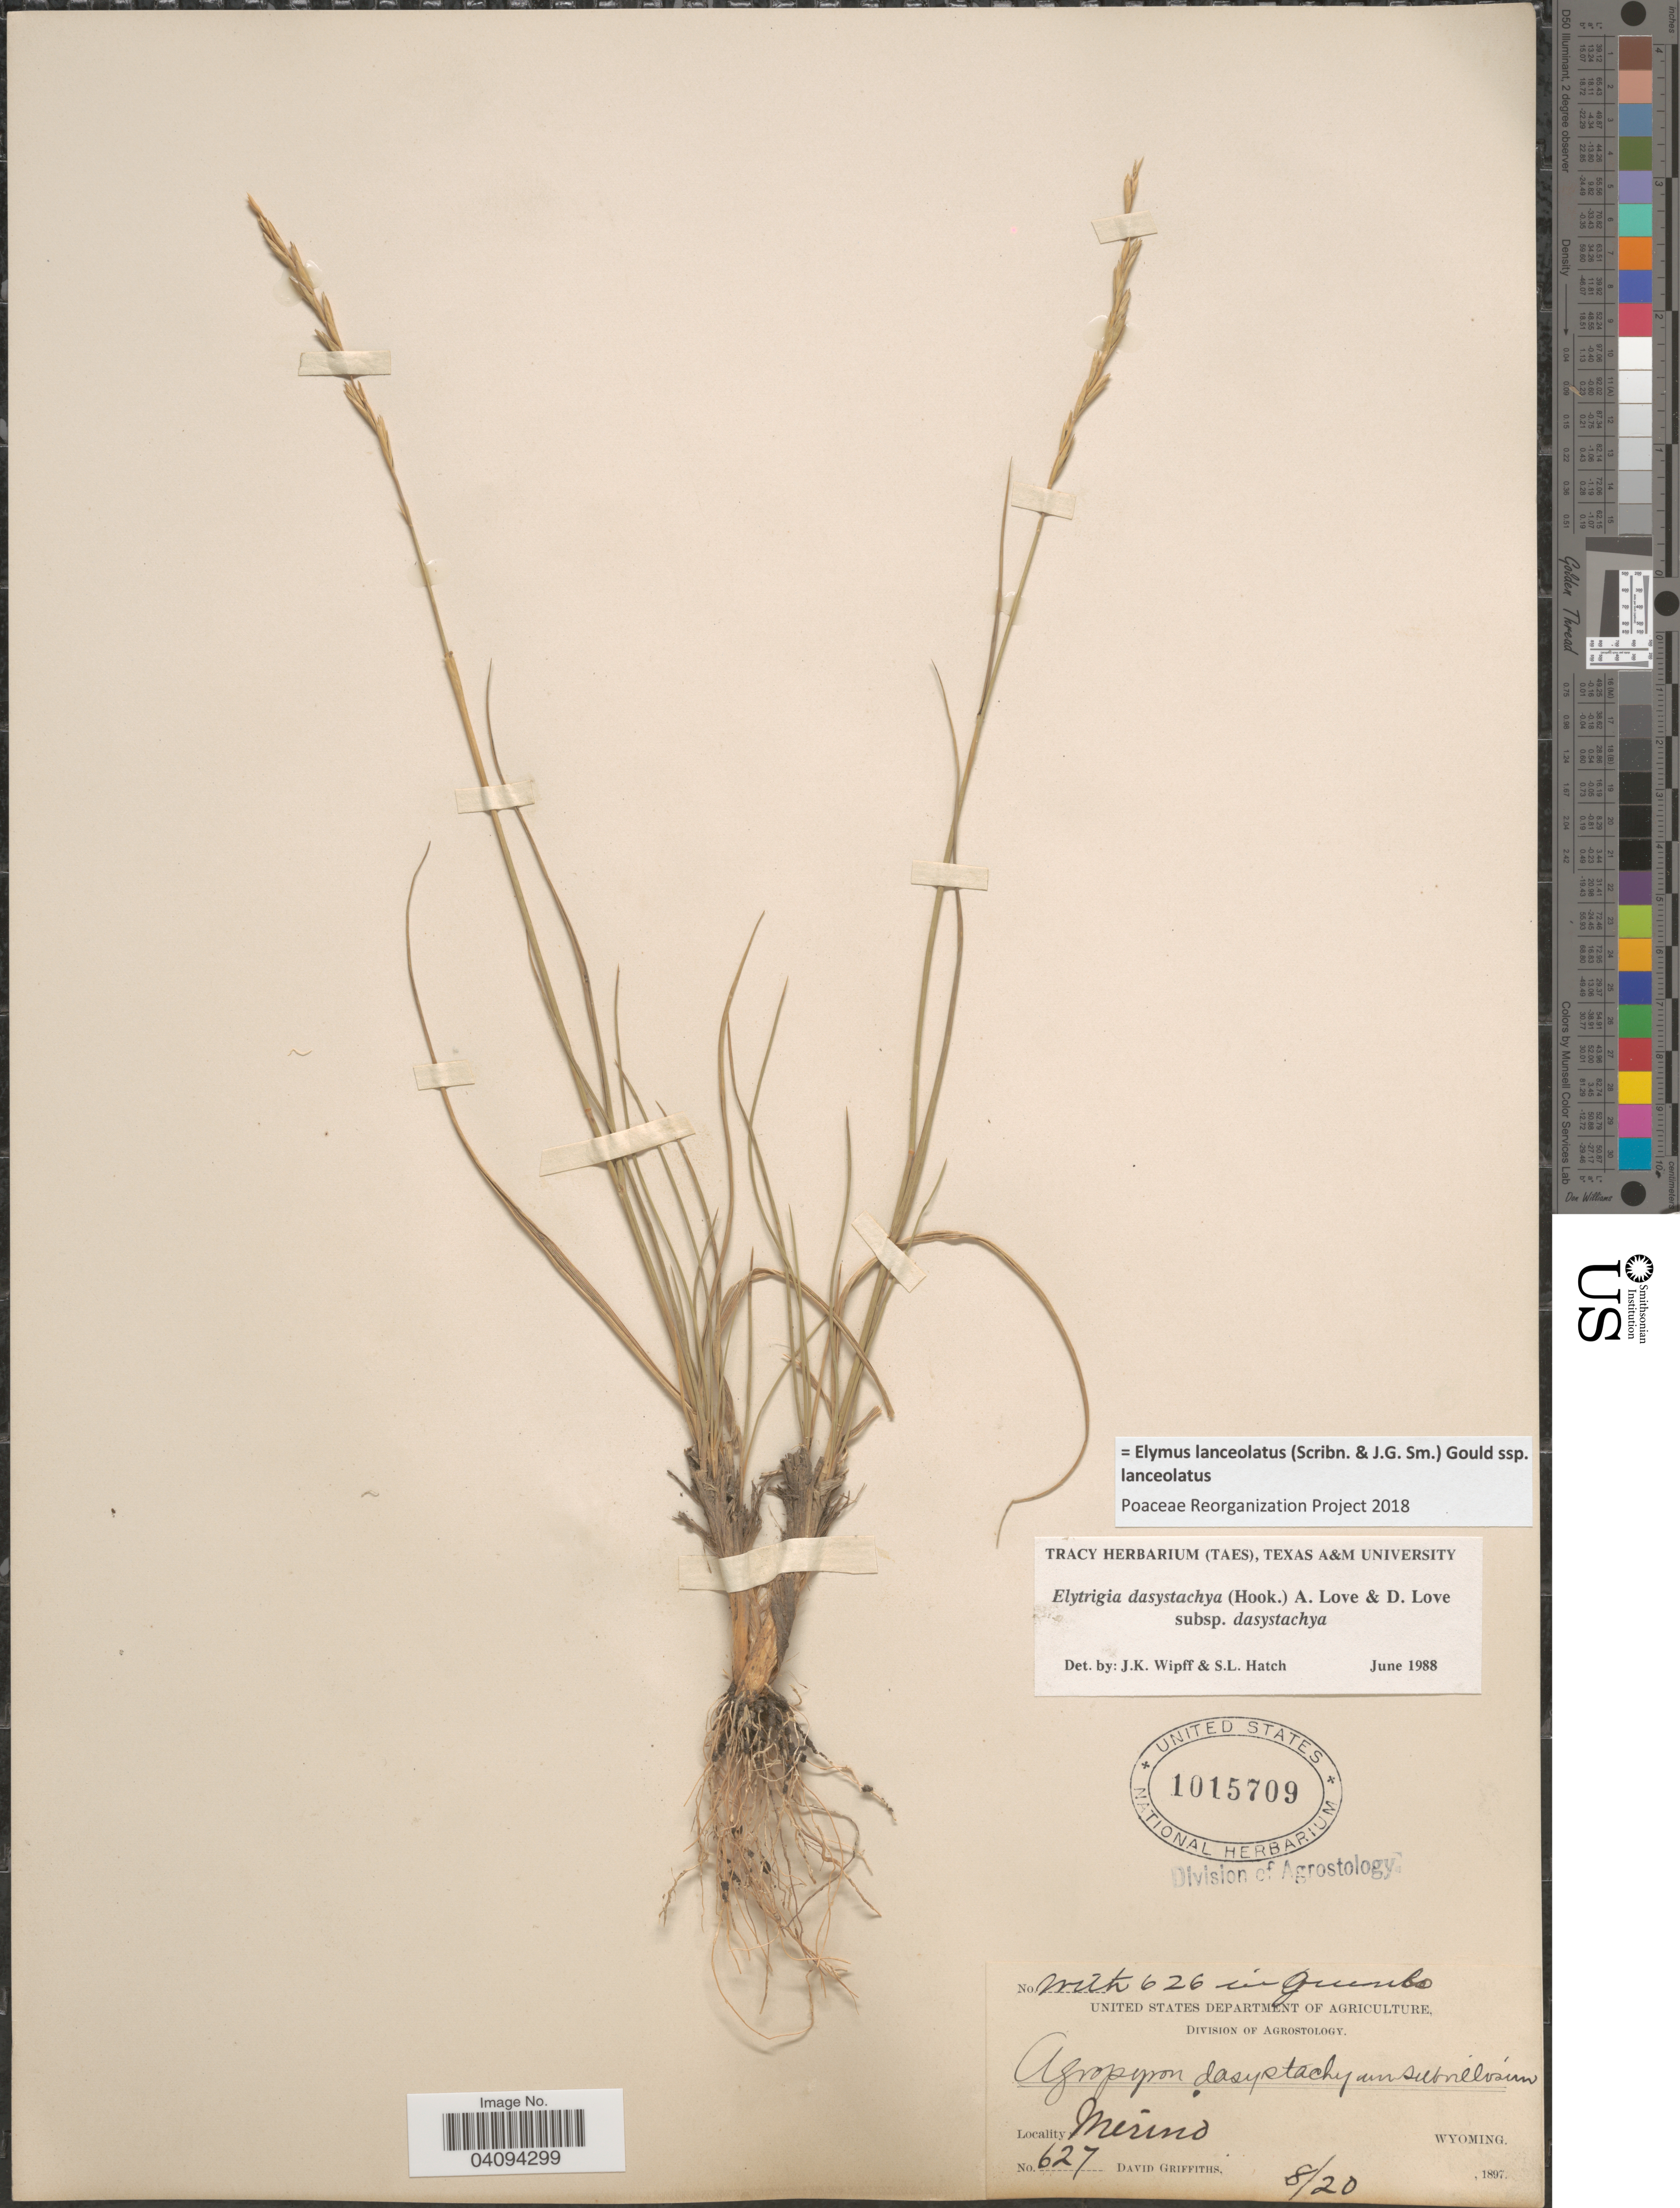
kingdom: Plantae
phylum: Tracheophyta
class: Liliopsida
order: Poales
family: Poaceae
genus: Elymus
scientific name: Elymus lanceolatus subsp. lanceolatus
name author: (Scribn. & J.G. Sm.) Gould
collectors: D. Griffiths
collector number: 627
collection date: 1897-08-20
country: United States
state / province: Wyoming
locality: Merino.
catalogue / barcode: US 1015709